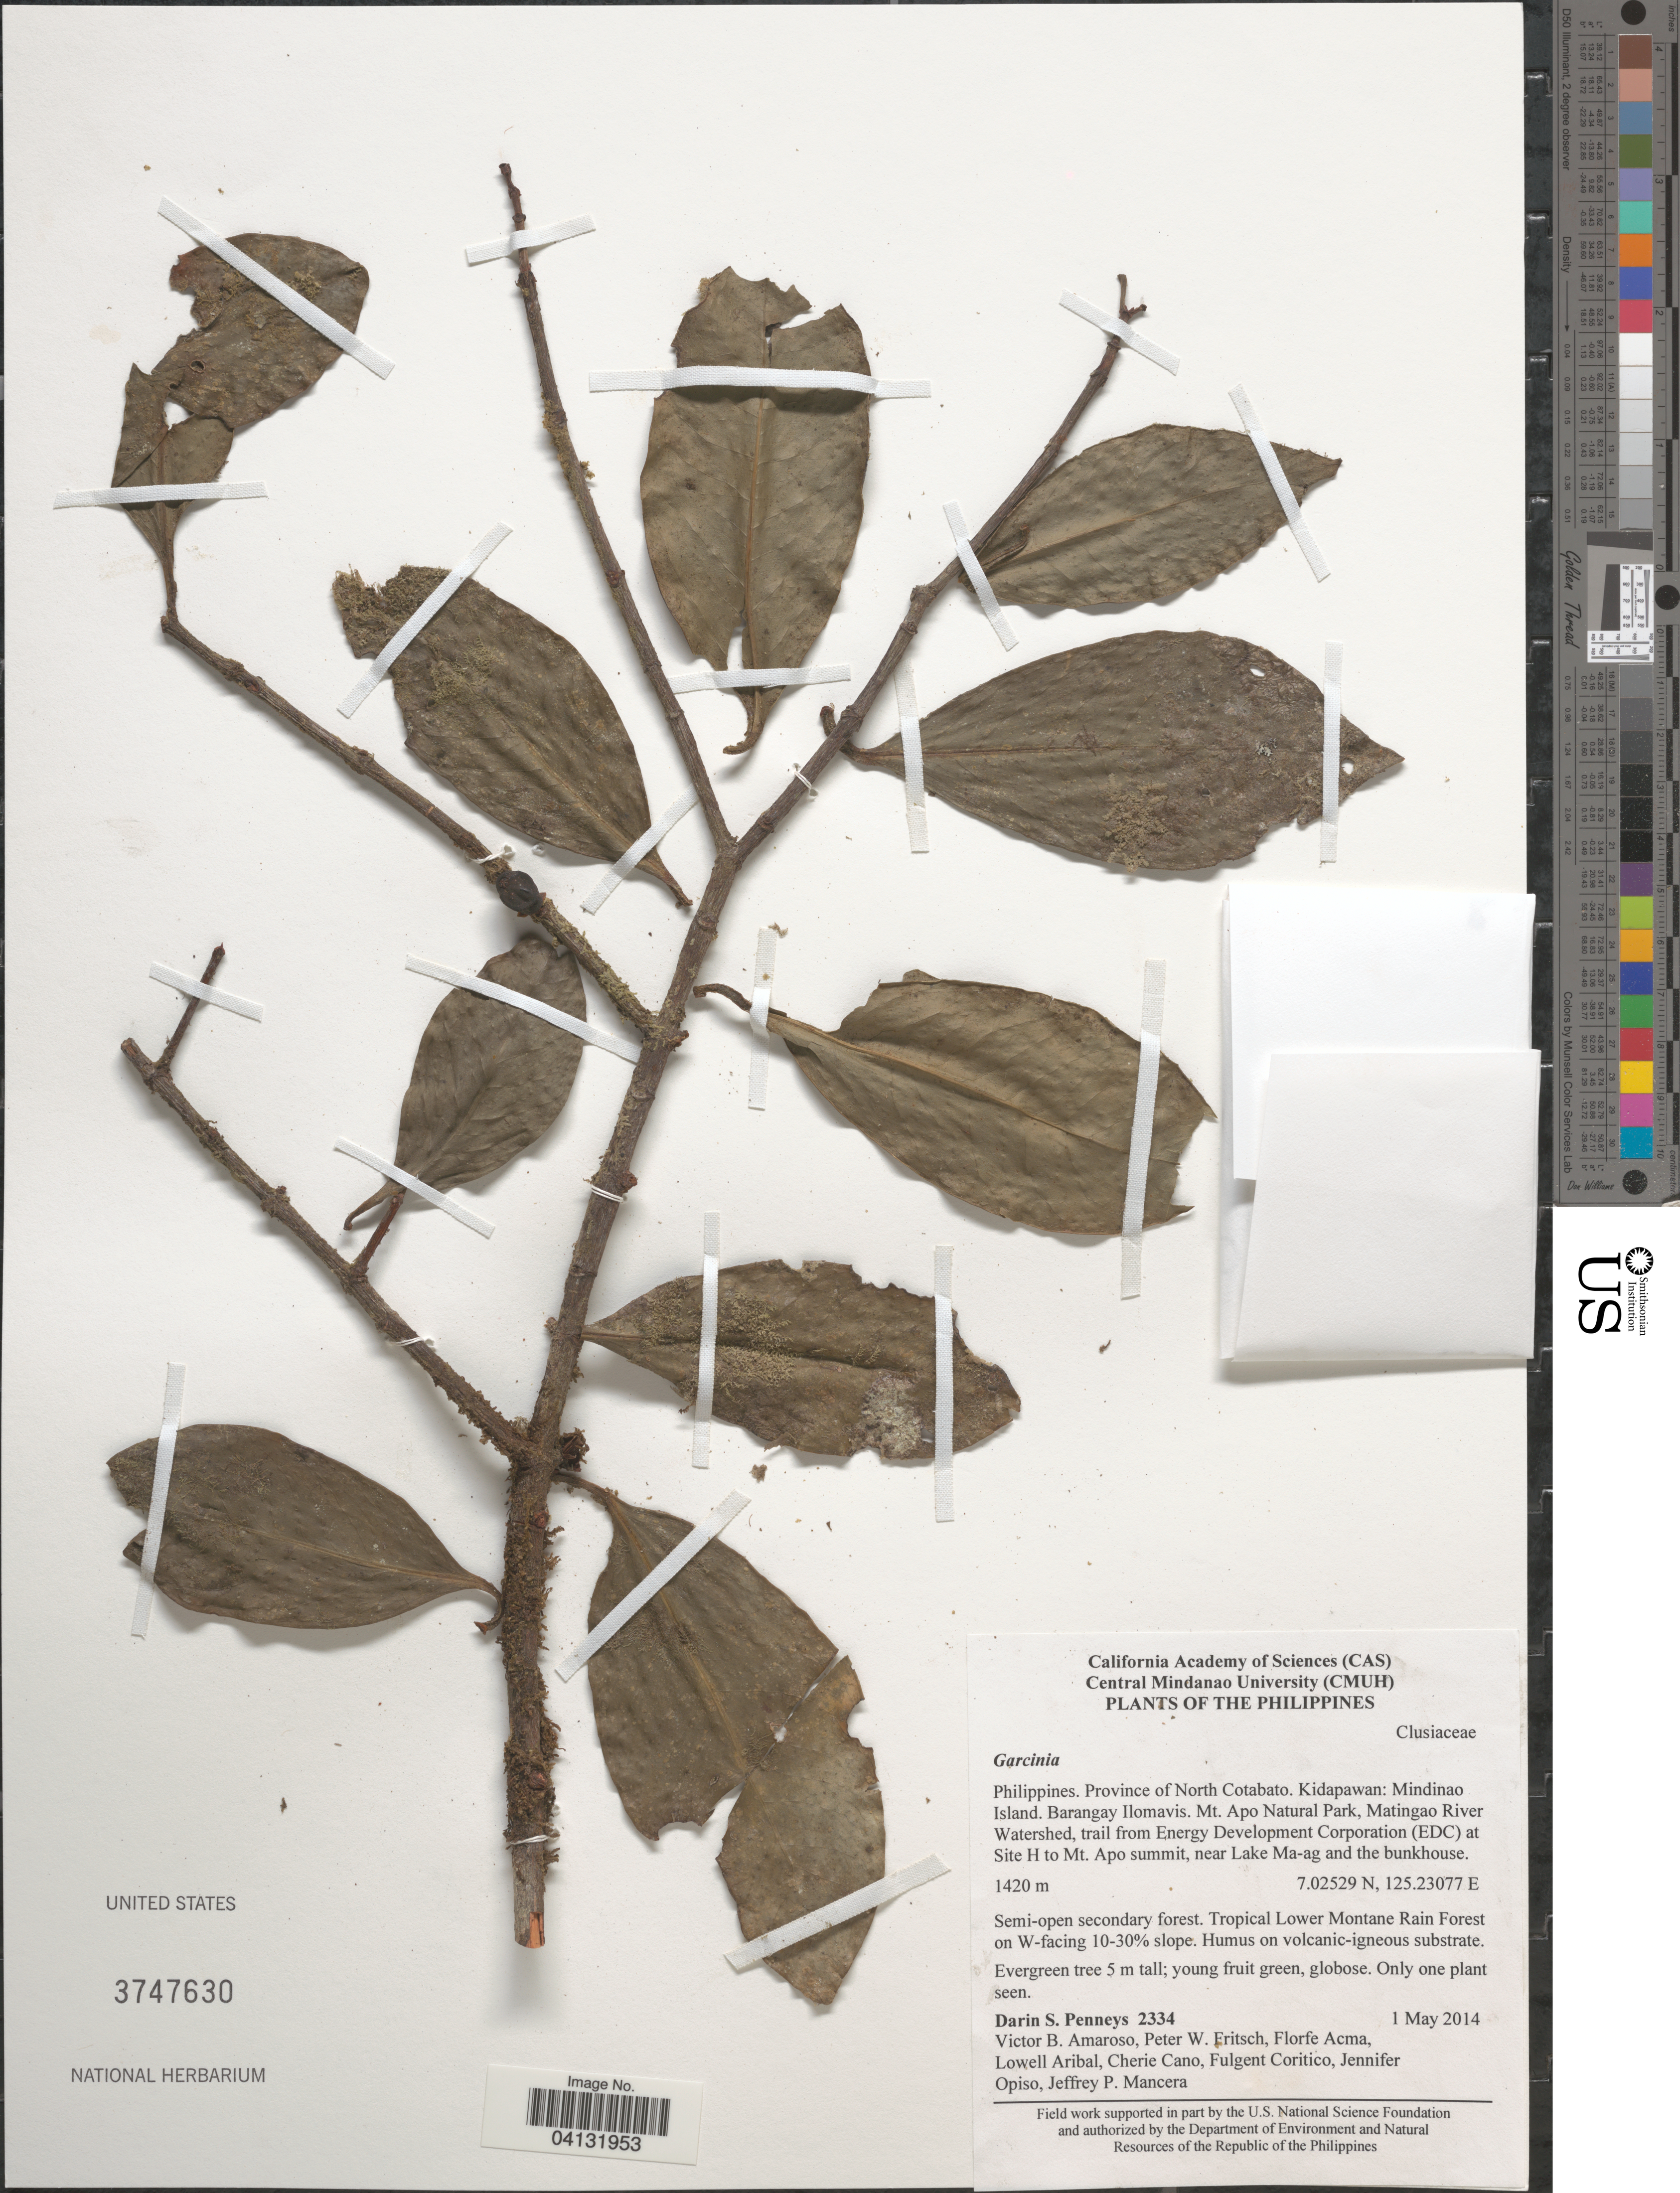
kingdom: Plantae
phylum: Tracheophyta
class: Magnoliopsida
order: Malpighiales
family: Clusiaceae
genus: Garcinia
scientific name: Garcinia sp.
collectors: D. S. Penneys, V. Amoroso, P. W. Fritsch, F. Acma & et al.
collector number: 2334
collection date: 2014-05-01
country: Philippines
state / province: Soccsksargen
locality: Province of North Cotabato. Kidapawan: Mindinao Island. Barangay Ilomavis. Mt. Apo Natural Park, Matingao River Watershed, trail from Energy Development Corporation (EDC) at Site H to Mt. Apo summit, near Lake Ma-ag and the bunkhouse. Tropical Upper Montane Rain Forest on W-facing 10-30% slope.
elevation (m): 1420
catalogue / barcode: US 3747630